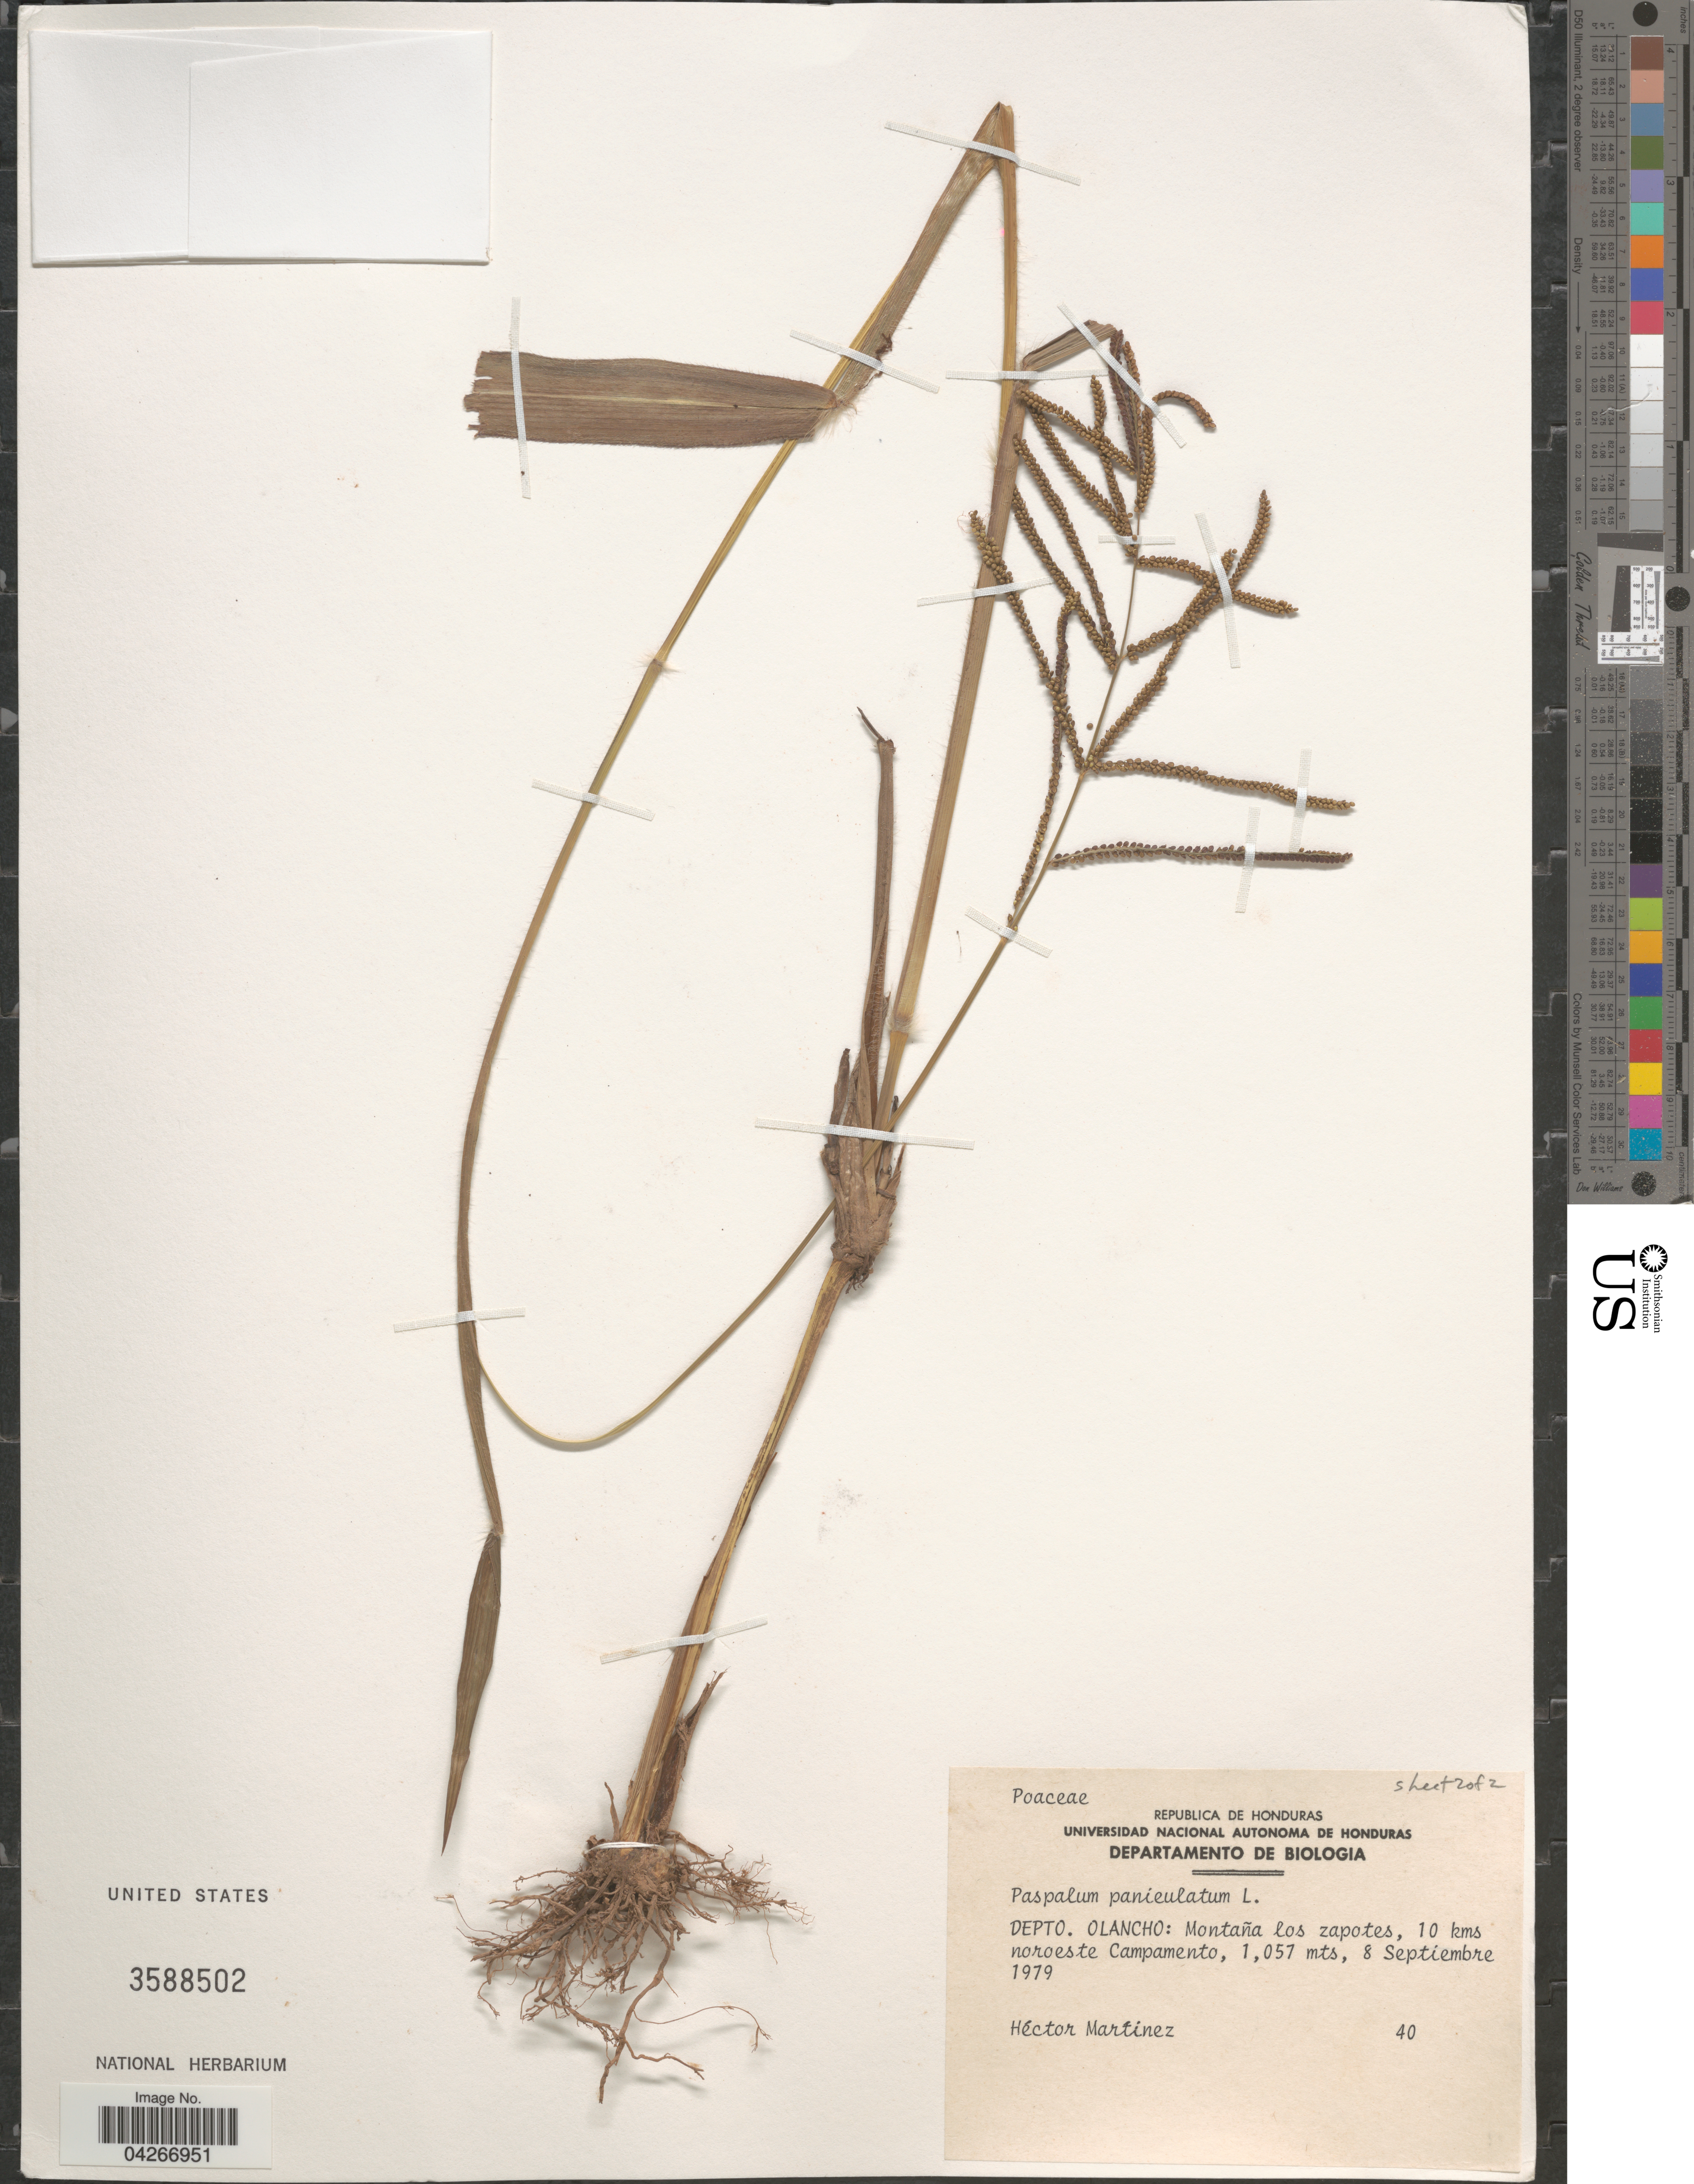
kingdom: Plantae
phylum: Tracheophyta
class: Liliopsida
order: Poales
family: Poaceae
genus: Paspalum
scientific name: Paspalum paniculatum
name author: L.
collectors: H. Martinez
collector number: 40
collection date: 1979-09-08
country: Honduras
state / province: Olancho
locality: Depto. Olancho: Montaña los zapotes, 10 kms noroeste Campamento.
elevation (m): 1057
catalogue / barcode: US 3588502